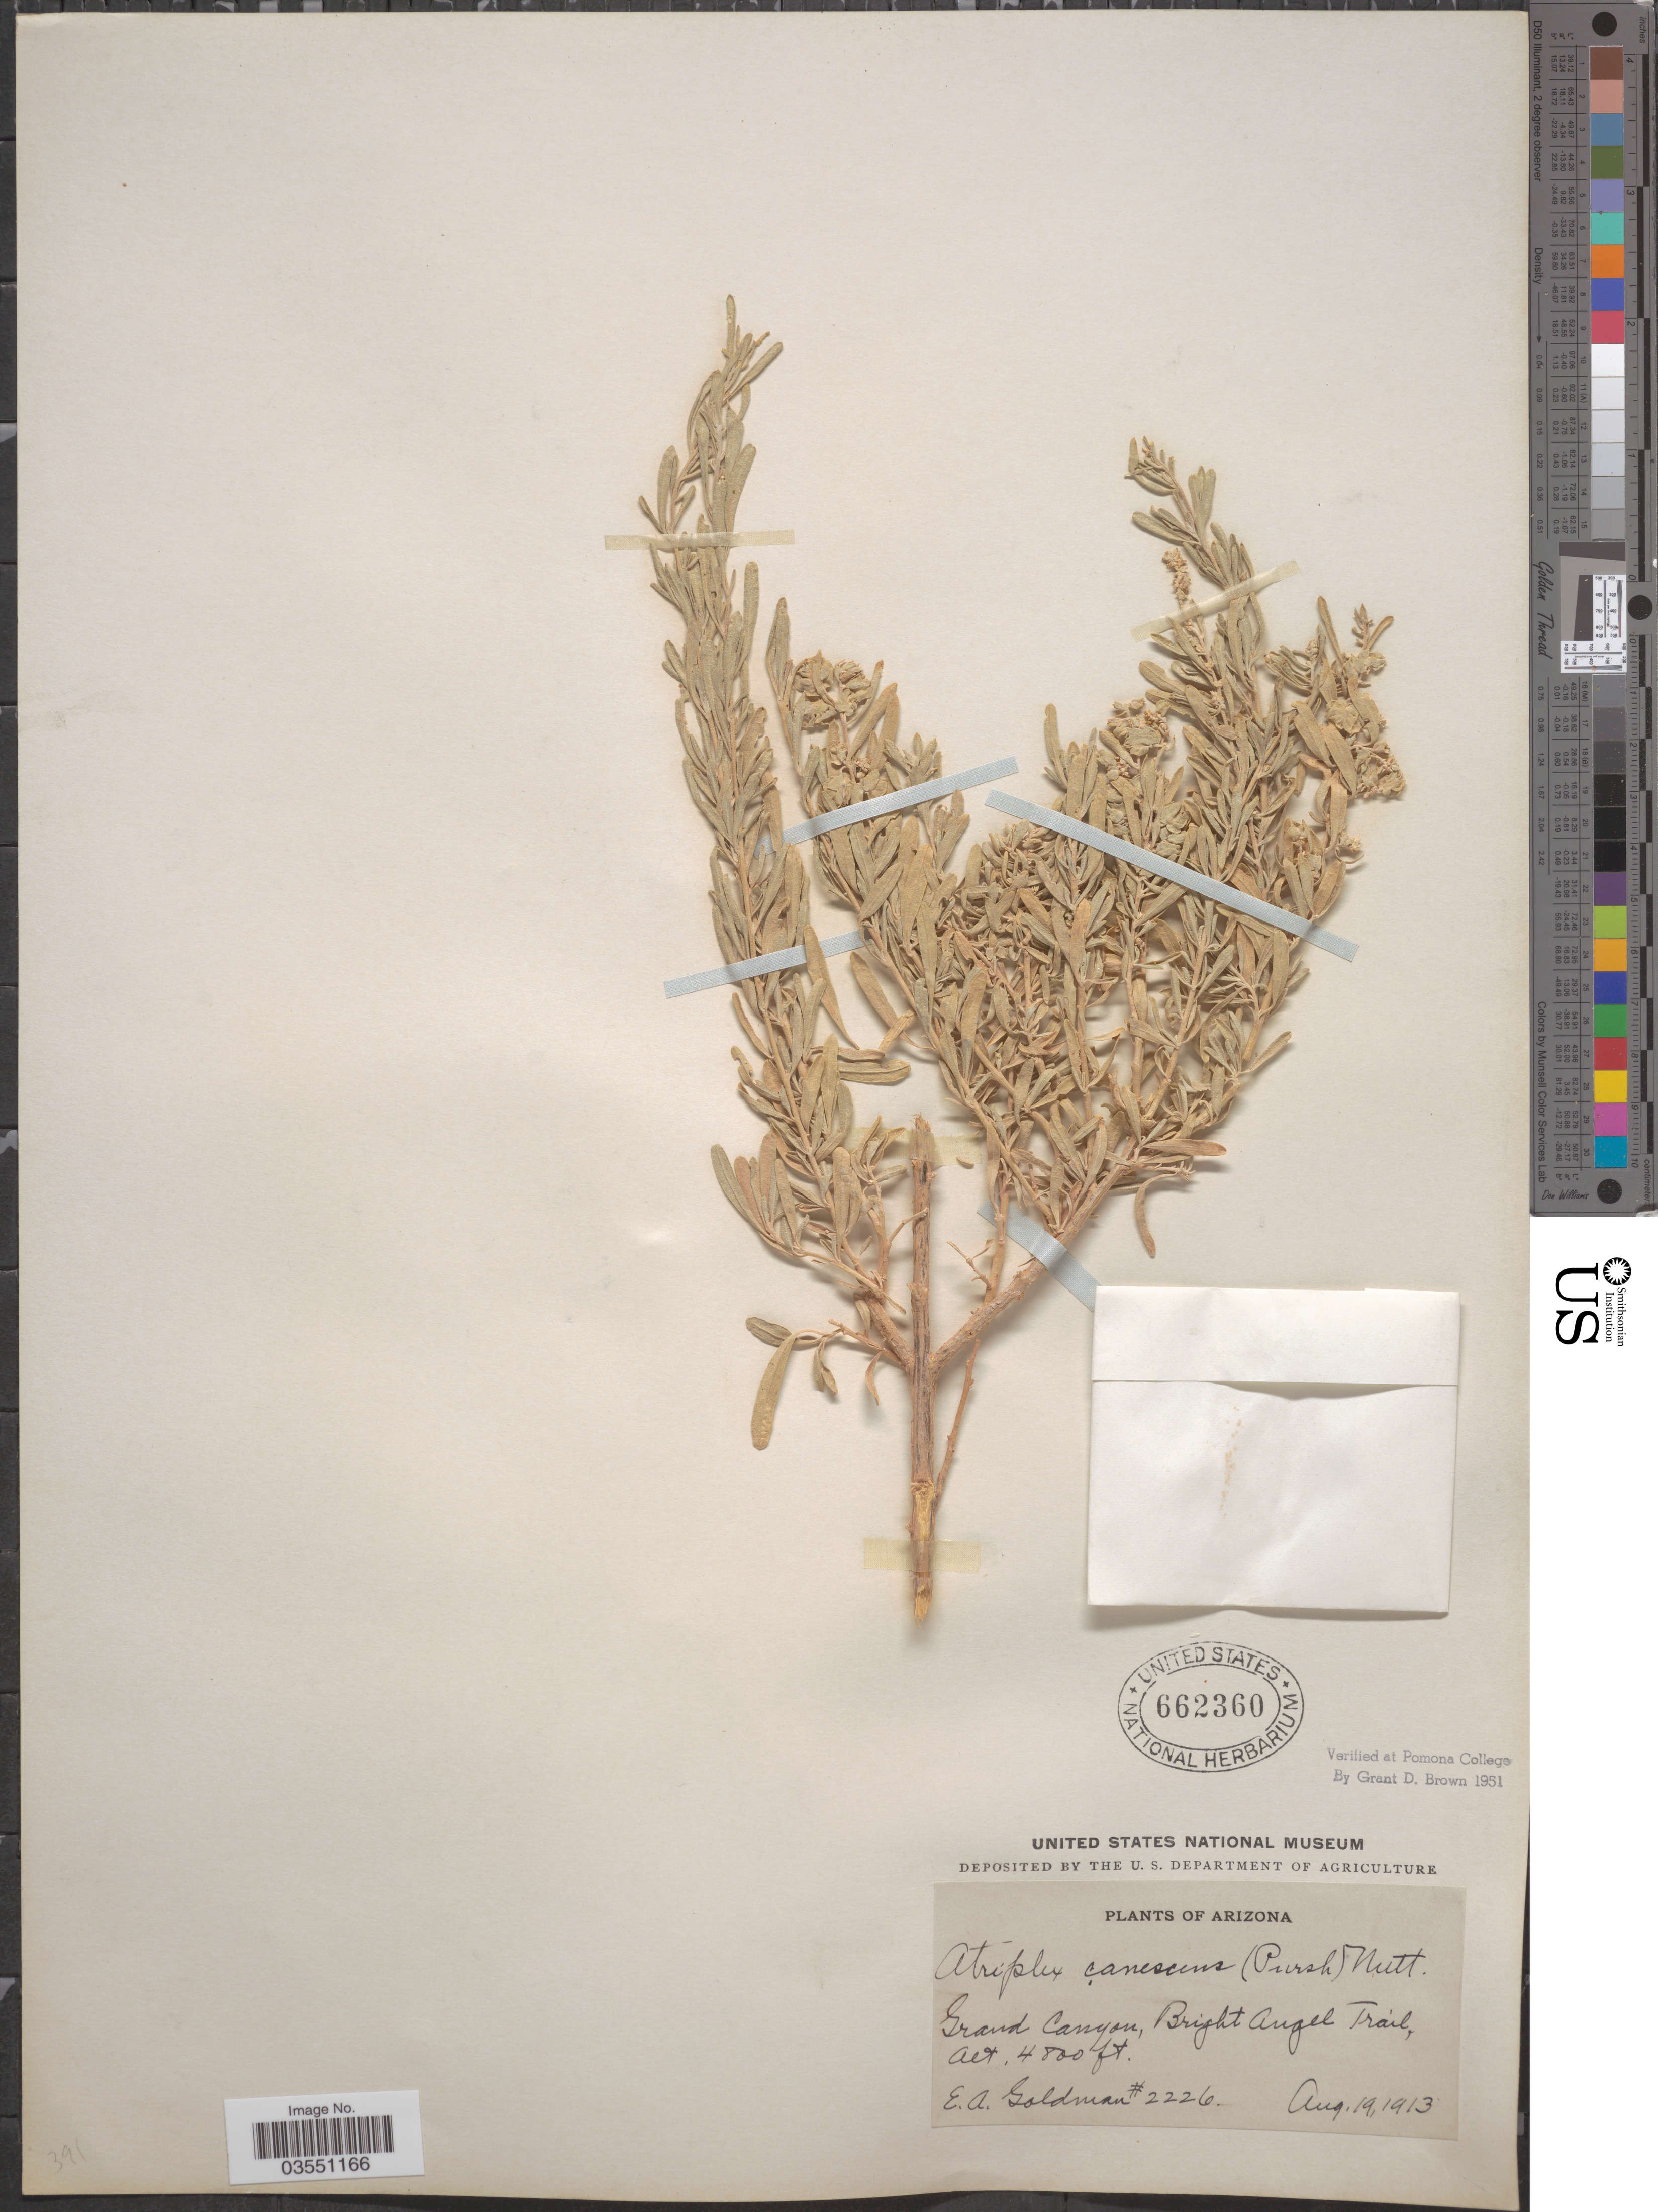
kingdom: Plantae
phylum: Tracheophyta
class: Magnoliopsida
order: Caryophyllales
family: Amaranthaceae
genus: Atriplex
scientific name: Atriplex canescens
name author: (Pursh) Nutt.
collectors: E. A. Goldman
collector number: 2226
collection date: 1913-08-19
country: United States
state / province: Arizona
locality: Grand Canyon, Bright Angel Trail.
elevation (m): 1463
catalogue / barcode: US 662360